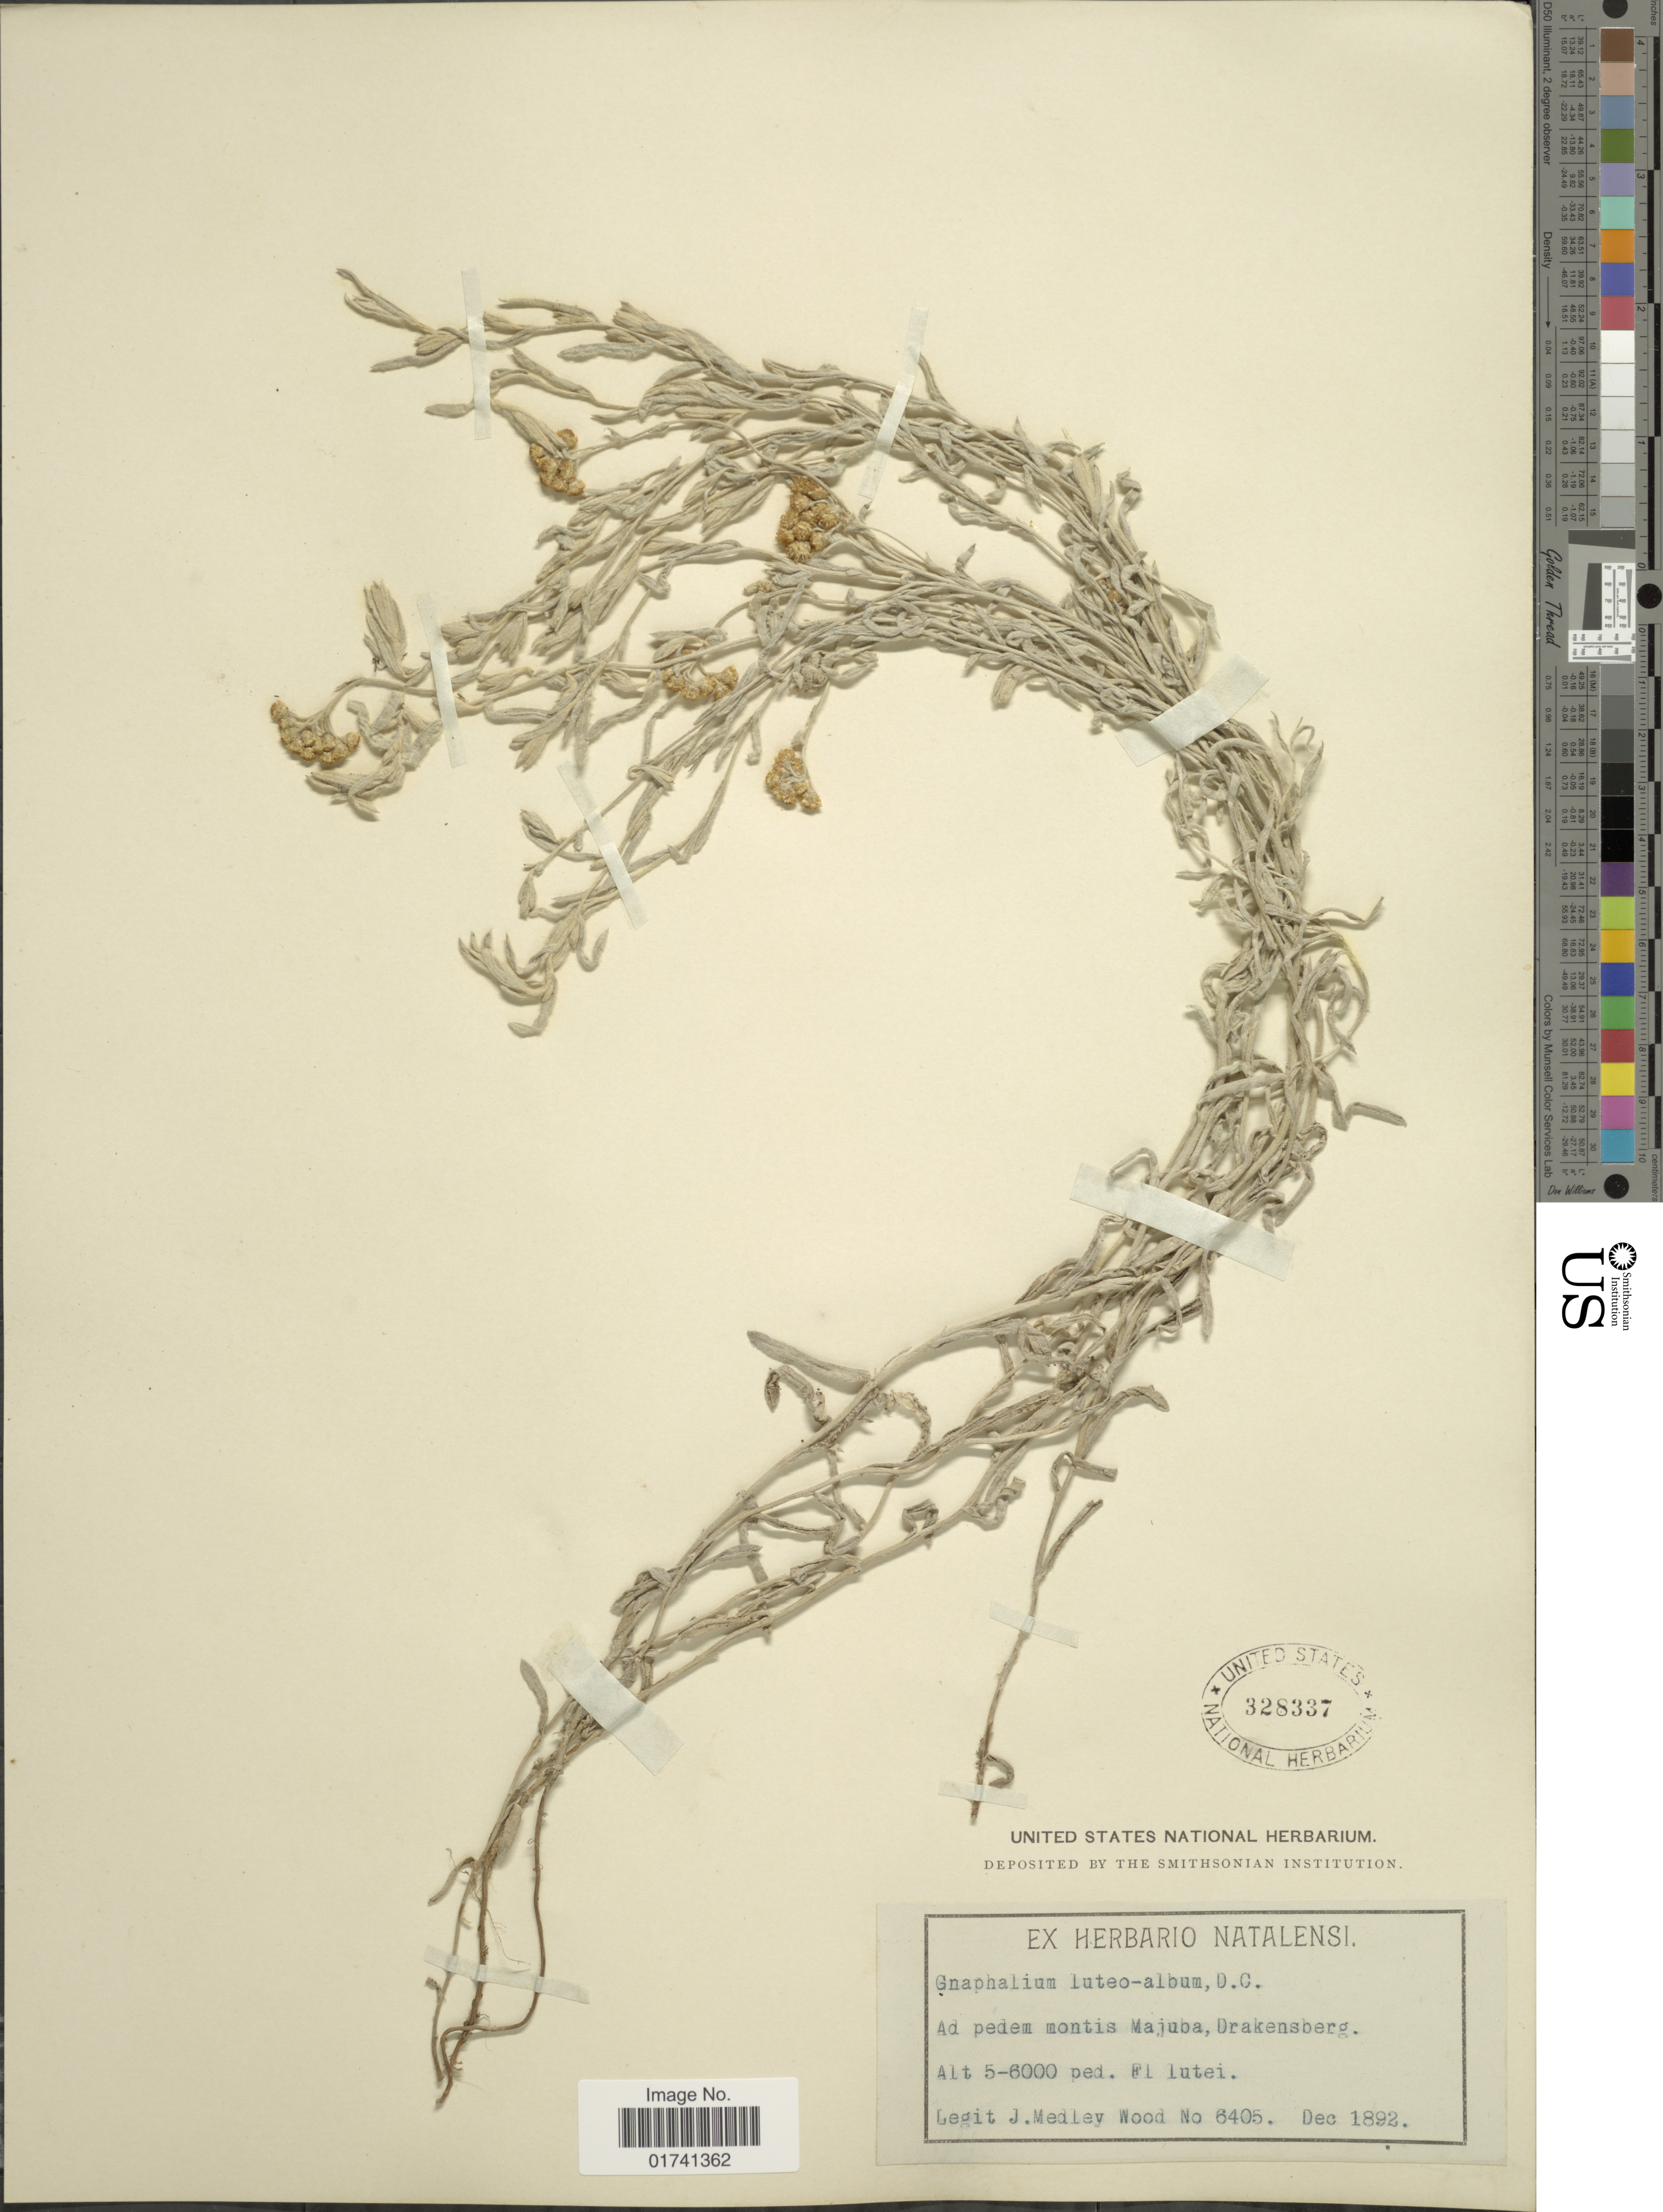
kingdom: Plantae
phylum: Tracheophyta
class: Magnoliopsida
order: Asterales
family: Asteraceae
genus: Laphangium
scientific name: Laphangium luteoalbum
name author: (L.) Tzvelev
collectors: J. M. Wood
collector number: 6405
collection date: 1892-12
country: South Africa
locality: Ad pedem montis Majuba, Drakensberg, Fl. lutei.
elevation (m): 1524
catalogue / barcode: US 328337